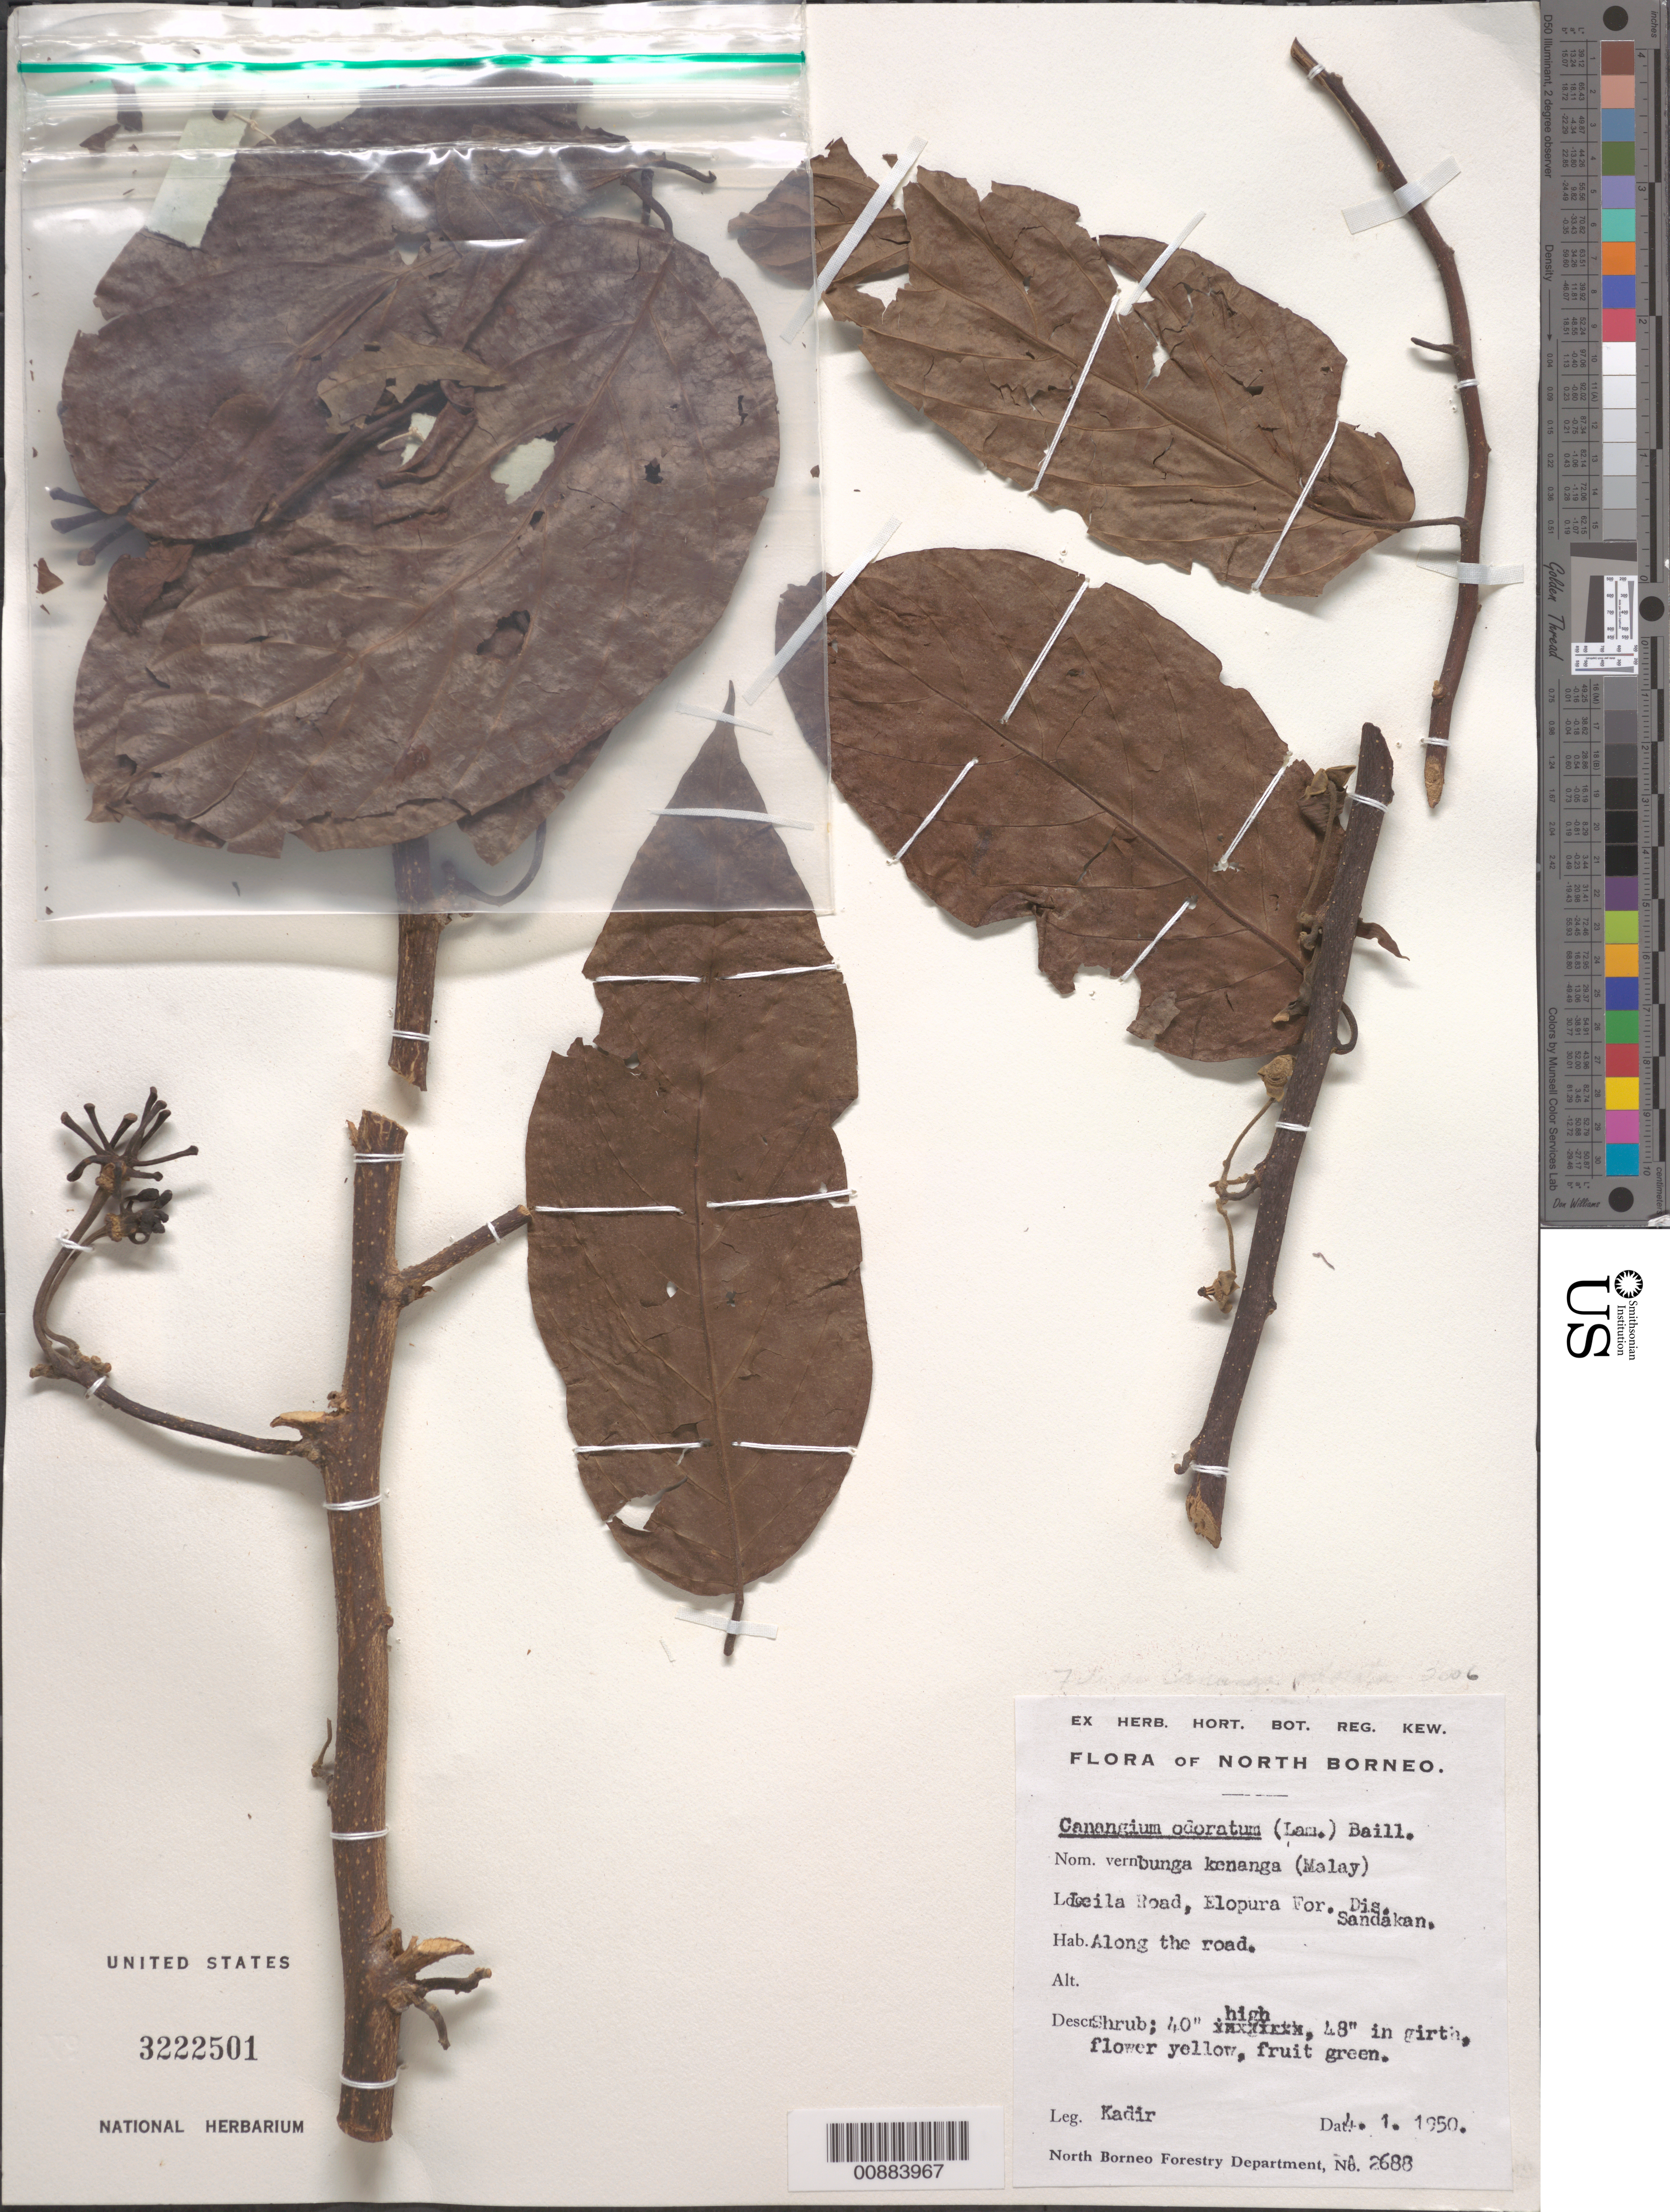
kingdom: Plantae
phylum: Tracheophyta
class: Magnoliopsida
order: Magnoliales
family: Annonaceae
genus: Cananga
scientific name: Cananga odorata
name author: (Lam.) Hook. f. & Thomson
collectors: Kadir Bin Abdul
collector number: A 2688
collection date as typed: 04 Jan 1950 or 01 Apr 1950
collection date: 1950-01-04 or 1950-04-01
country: Malaysia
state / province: Sabah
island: Borneo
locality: Leila Road, Elopura For. Dis. Sandaken.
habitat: Along the road.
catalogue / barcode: US 3222501